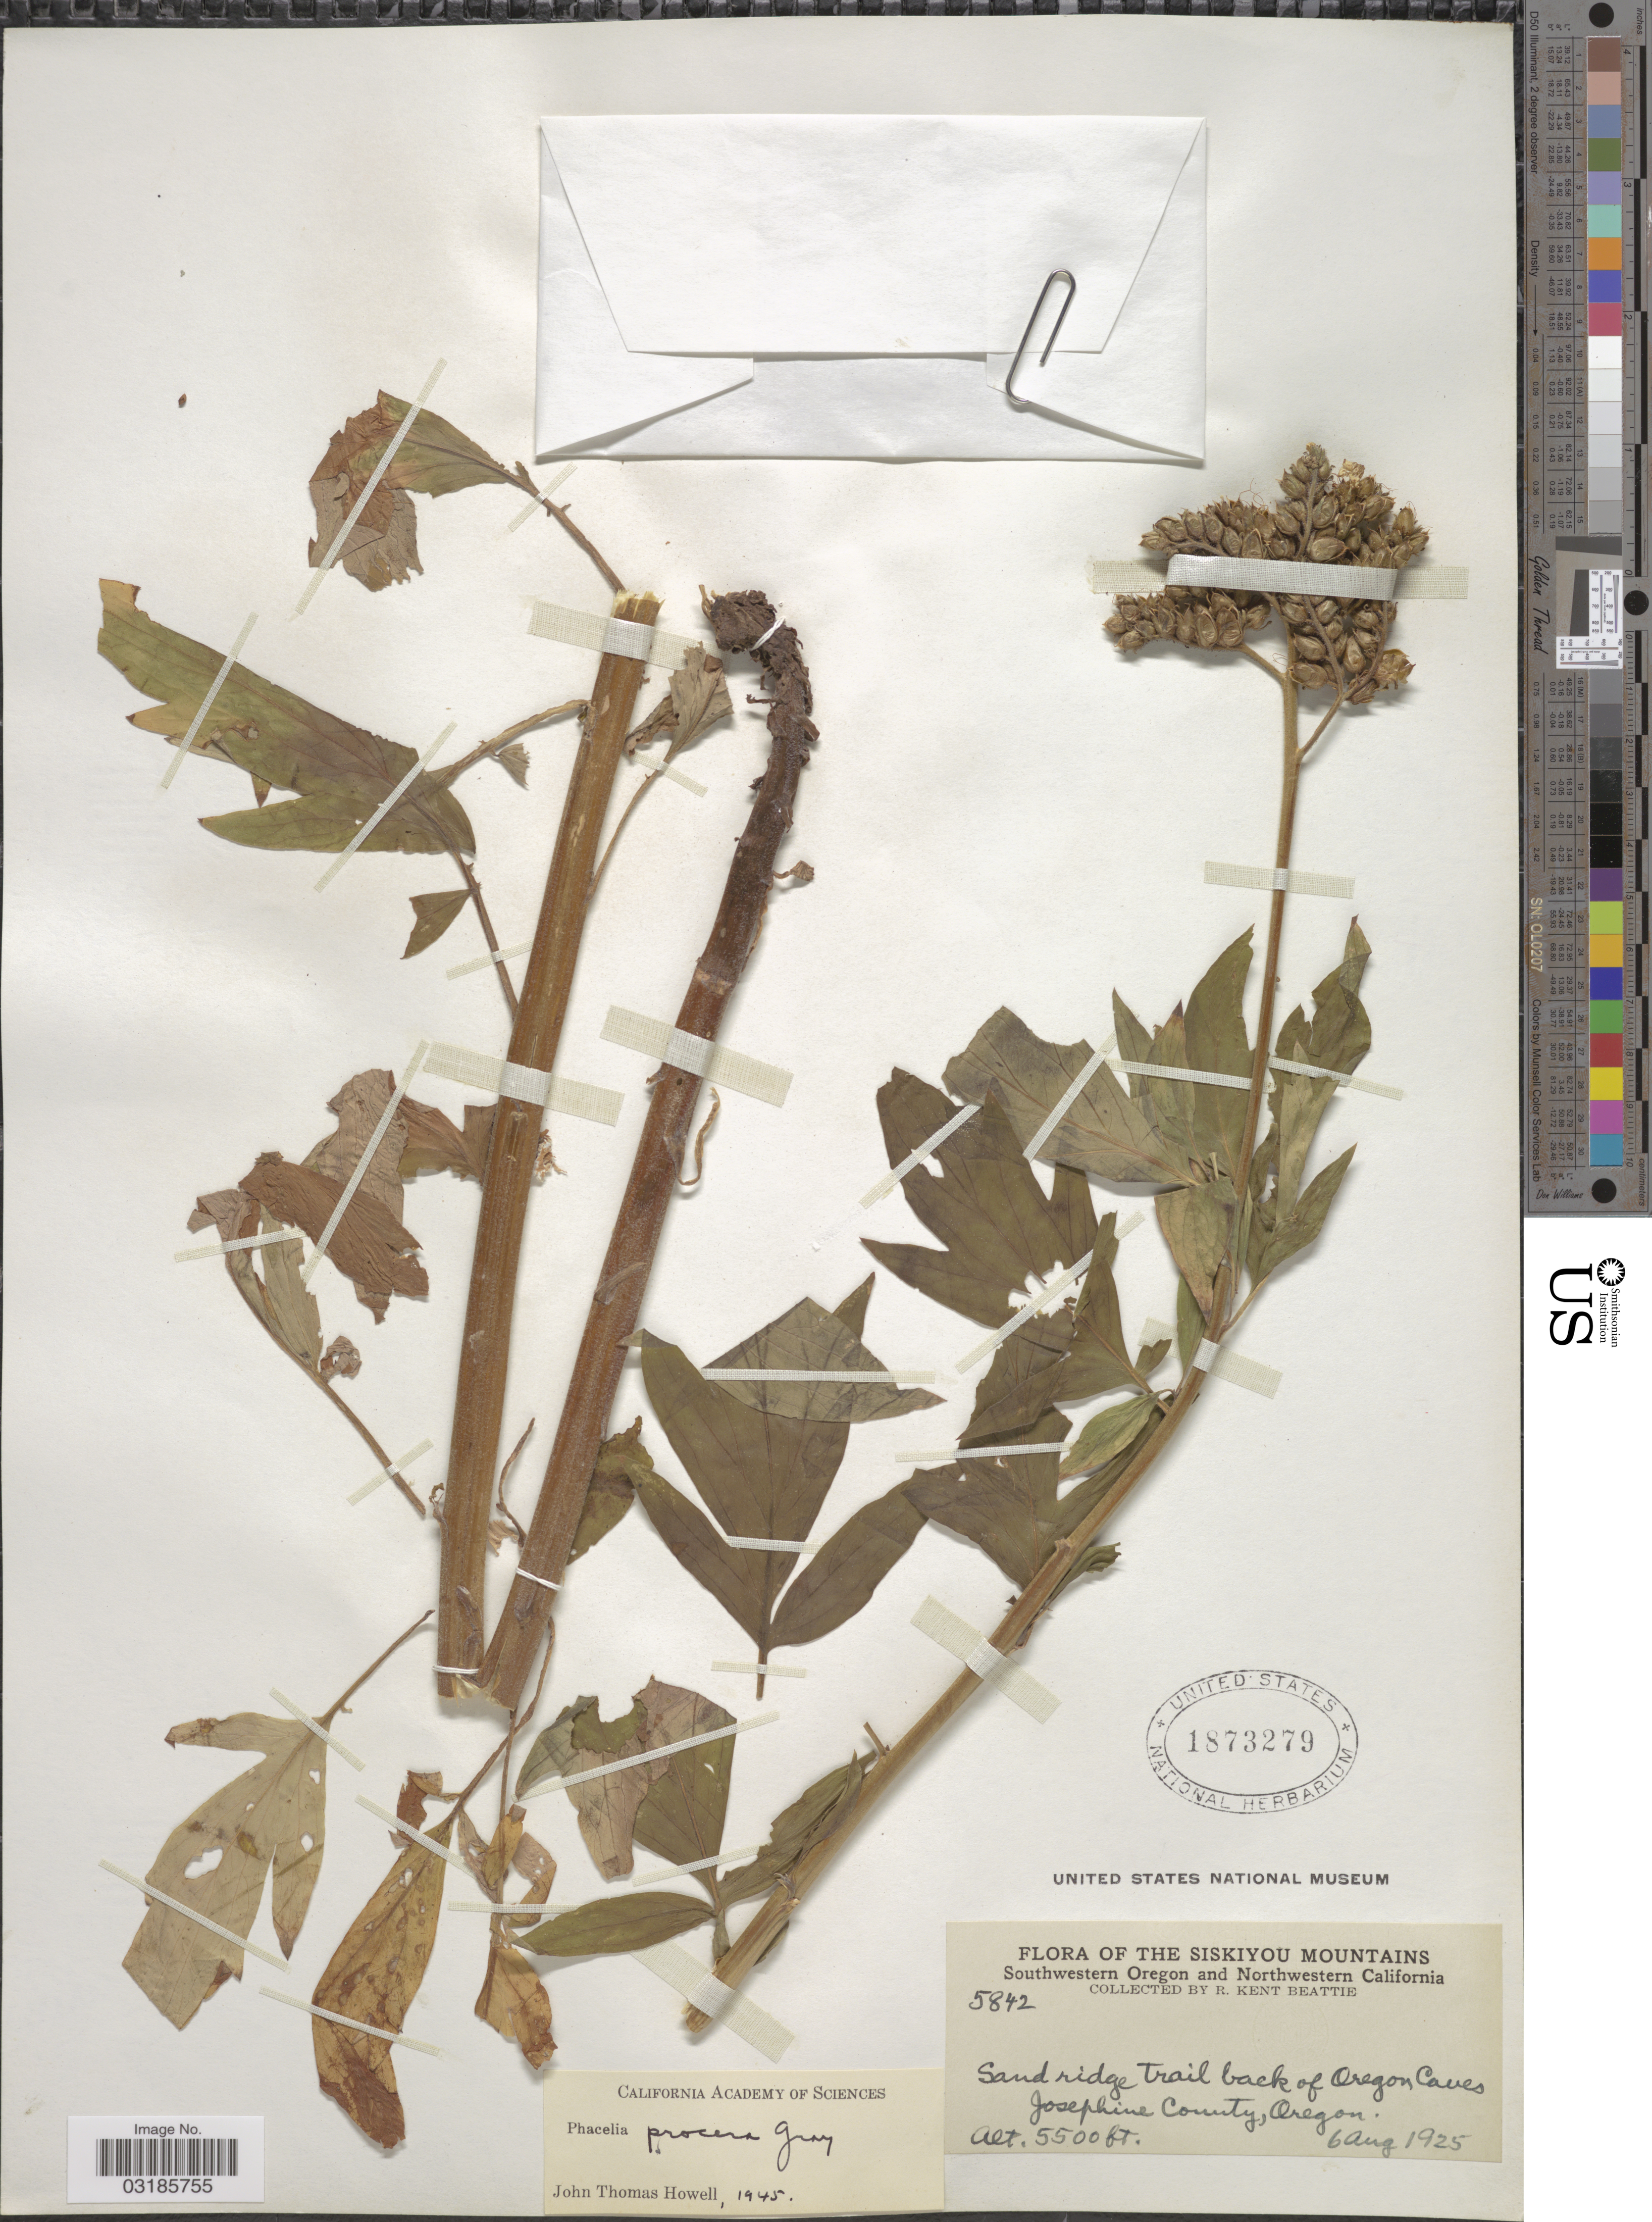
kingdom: Plantae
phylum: Tracheophyta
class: Magnoliopsida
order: Boraginales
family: Hydrophyllaceae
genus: Phacelia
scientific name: Phacelia procera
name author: A. Gray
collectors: R. K. Beattie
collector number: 5842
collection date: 1925-08-06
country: United States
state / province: Oregon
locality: The Siskiyou Mountains. Southwestern Oregon. Sand ridge trail back of Oregon Caves. Josephine County.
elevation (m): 1676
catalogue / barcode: US 1873279